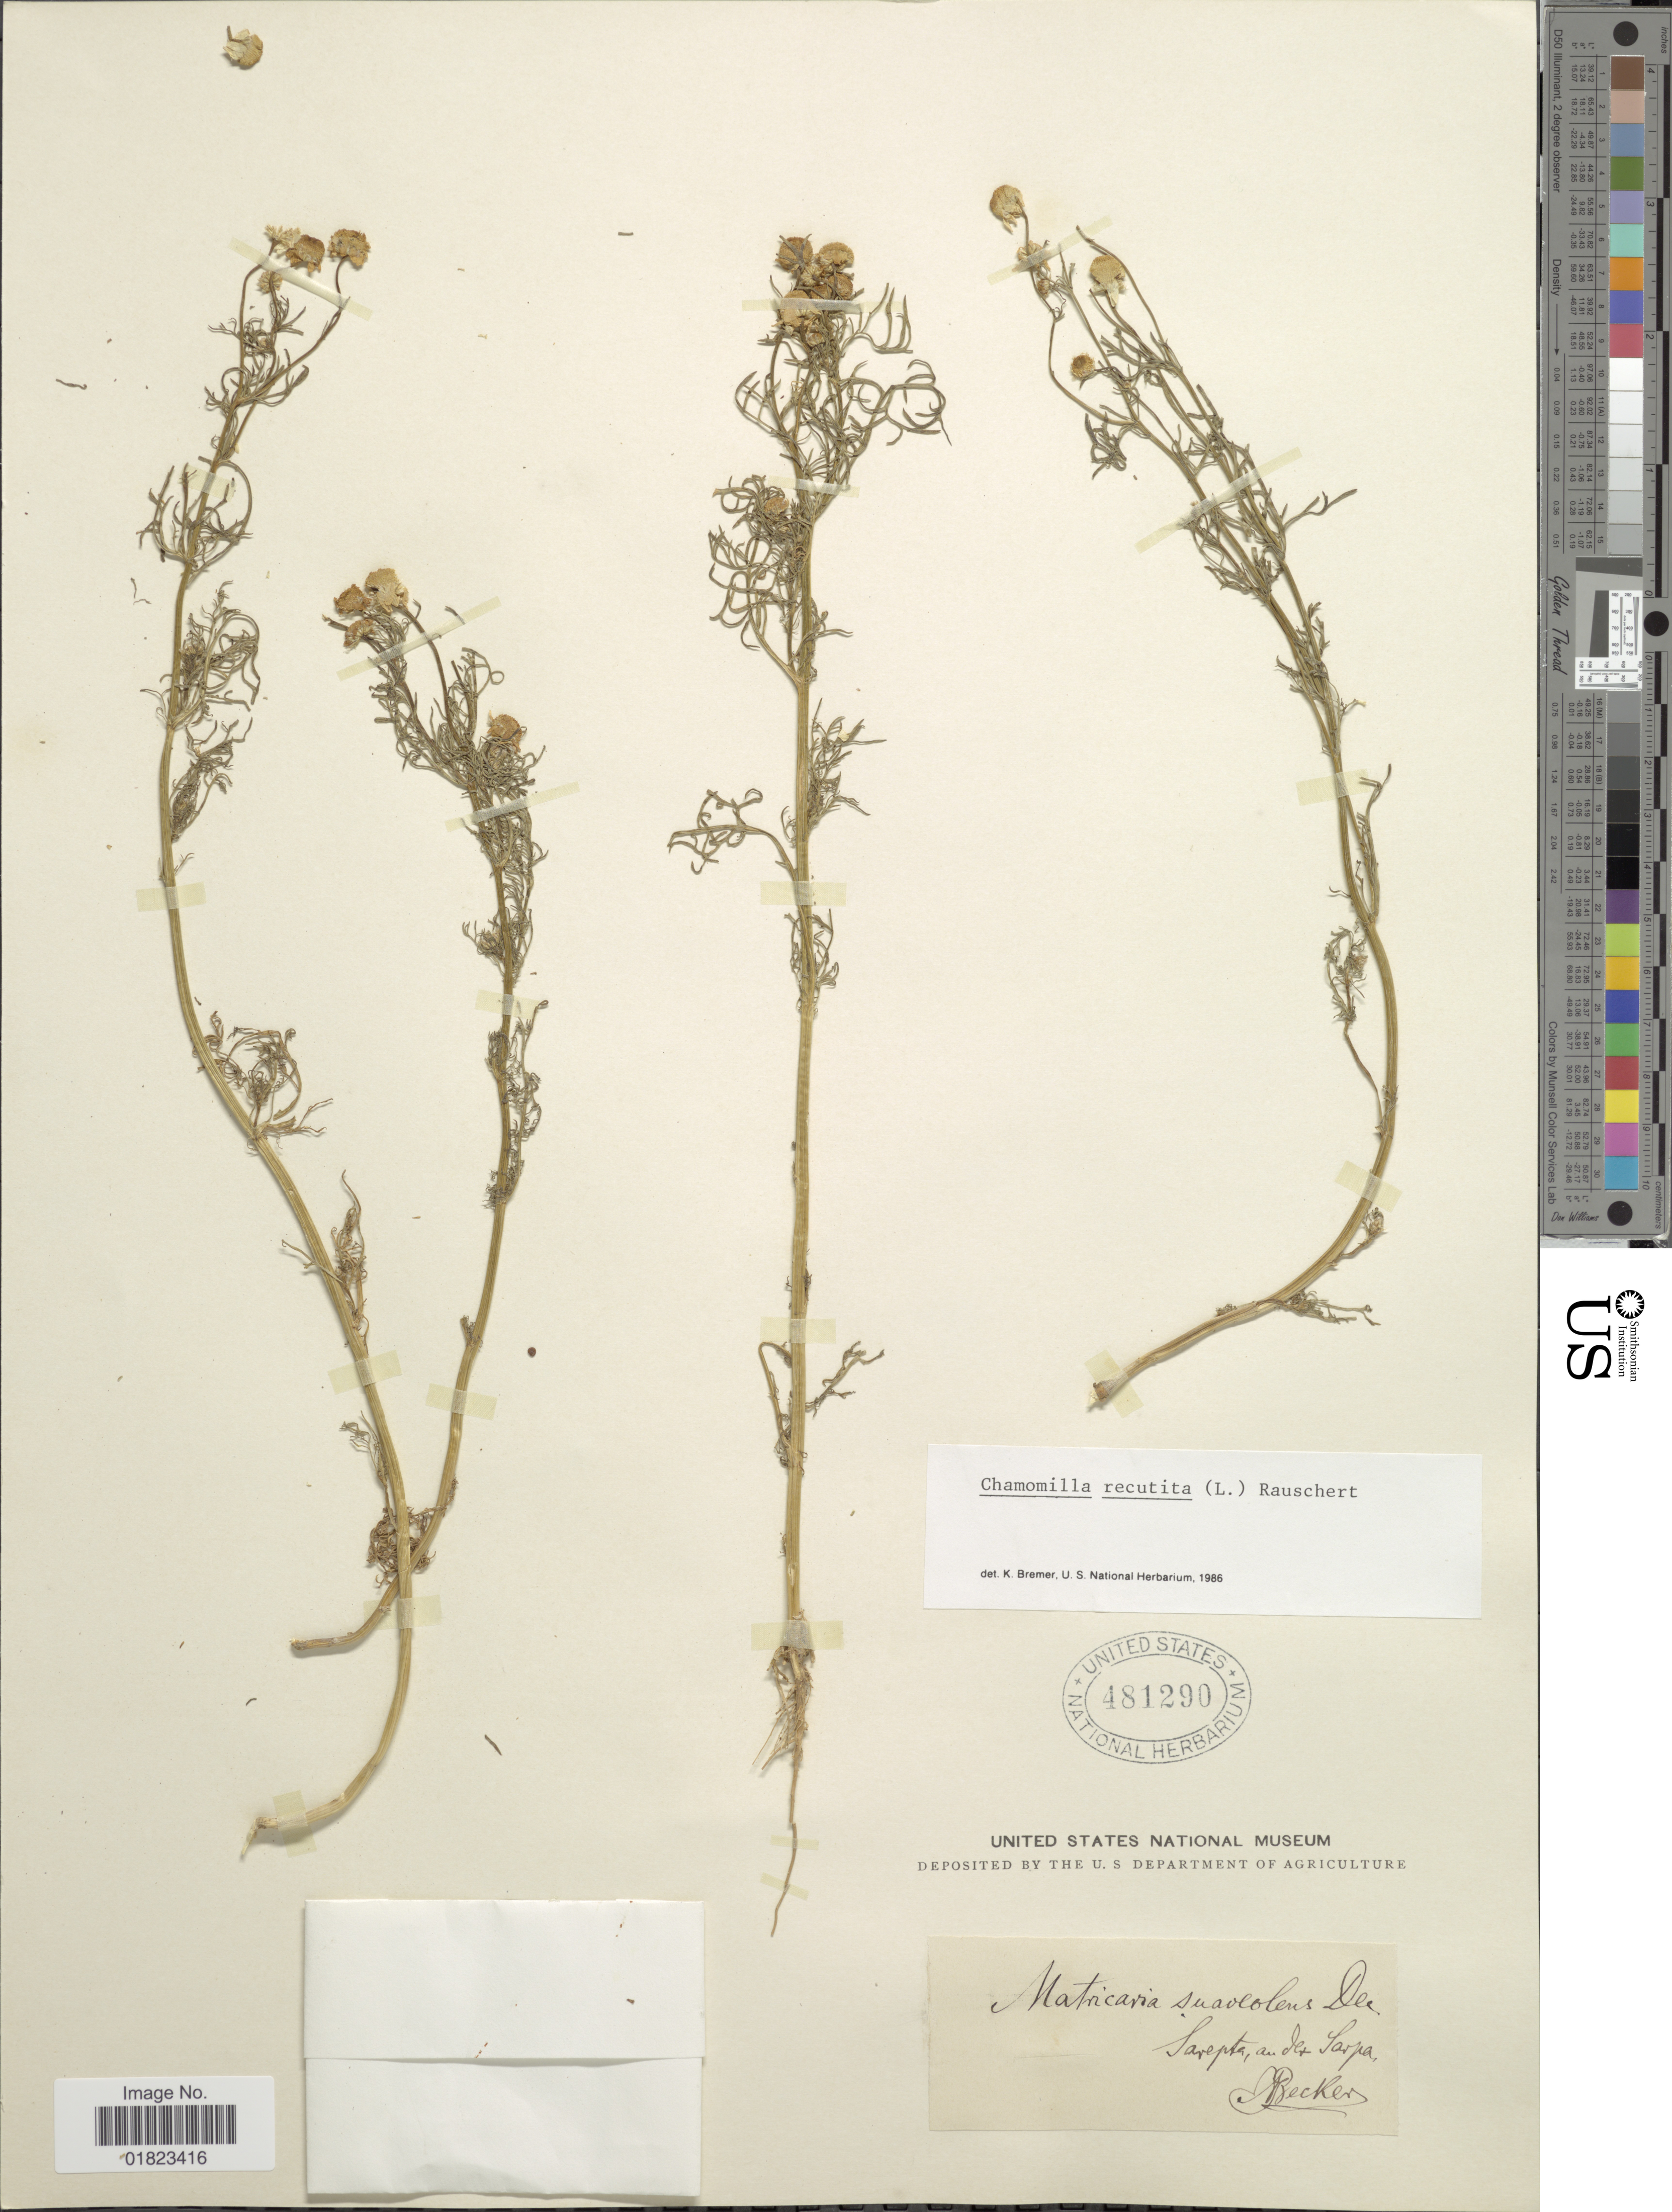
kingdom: Plantae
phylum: Tracheophyta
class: Magnoliopsida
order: Asterales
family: Asteraceae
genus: Matricaria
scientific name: Matricaria recutita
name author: L.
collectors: A. Becker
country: Russian Federation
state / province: Volgograd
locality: Sarepta, an der Sarpa.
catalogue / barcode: US 481290